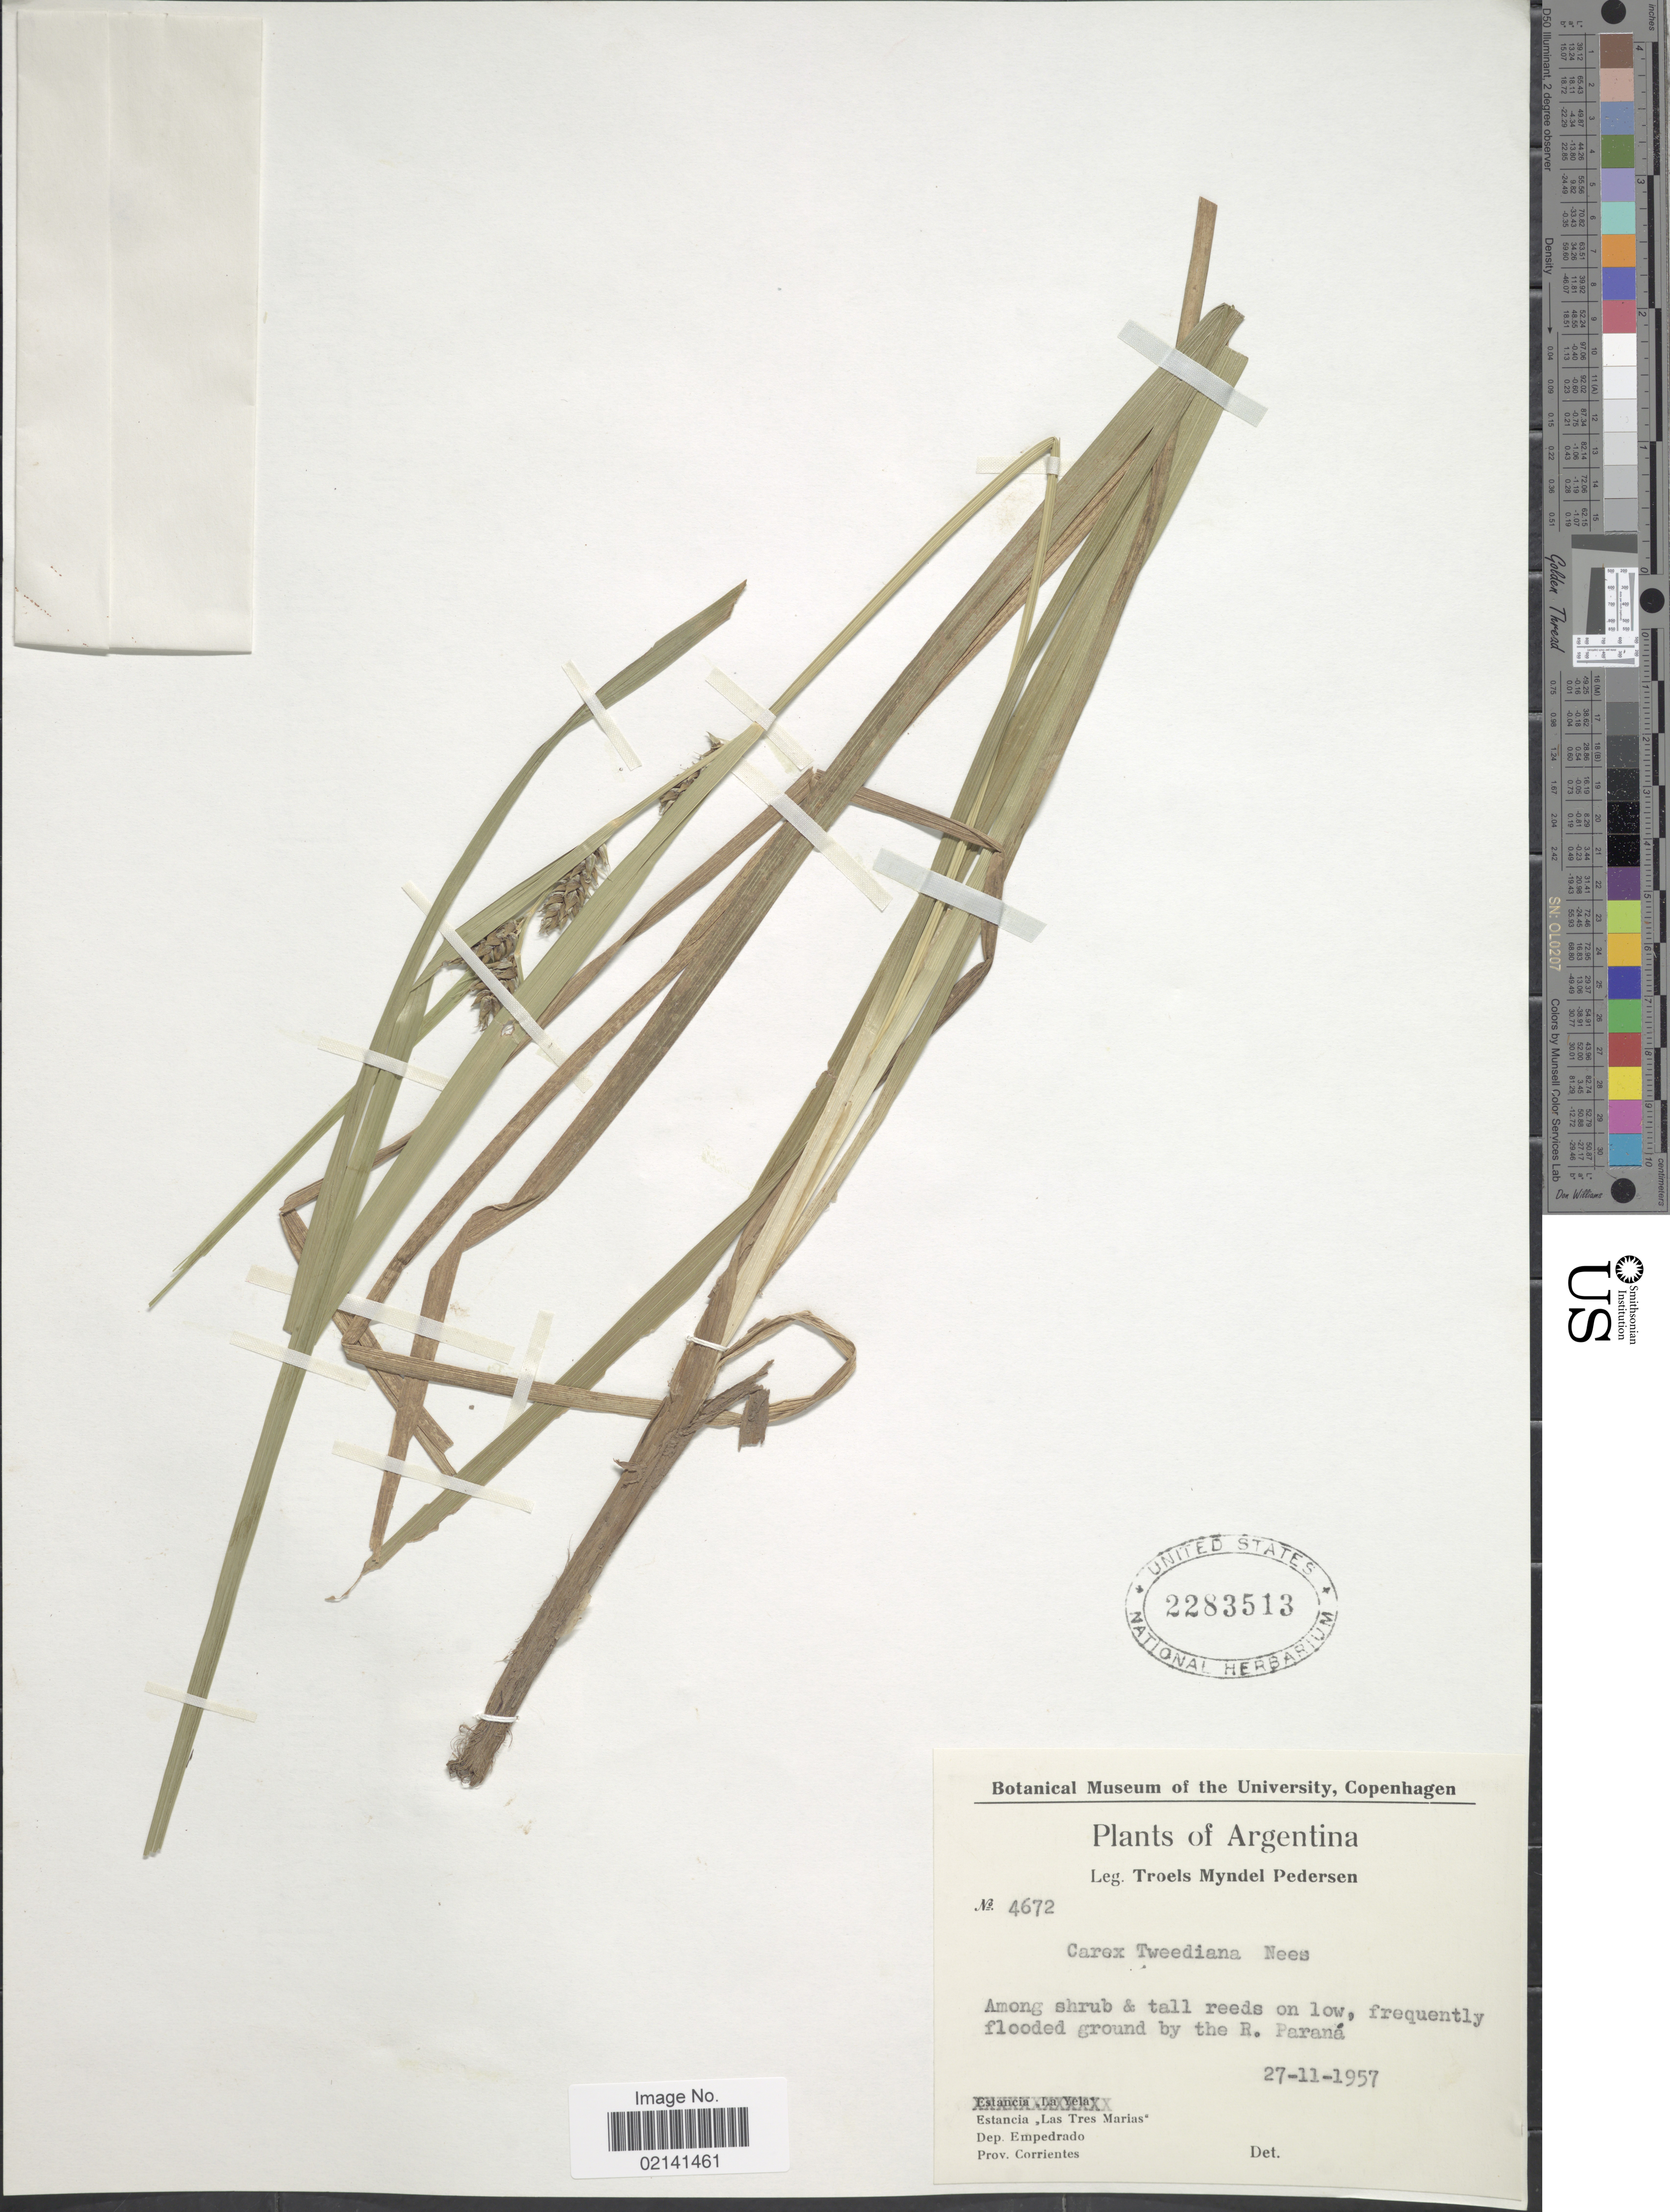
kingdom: Plantae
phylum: Tracheophyta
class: Liliopsida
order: Poales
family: Cyperaceae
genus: Carex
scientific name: Carex tweedieana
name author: Nees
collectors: T. Pederson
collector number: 4672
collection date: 1957-11-27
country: Argentina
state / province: Corrientes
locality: Frequently flooded ground by the R. Parana. Estancia "Las Tres Marias", Dep. Empedrado, Prov. Corrientes.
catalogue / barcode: US 2283513